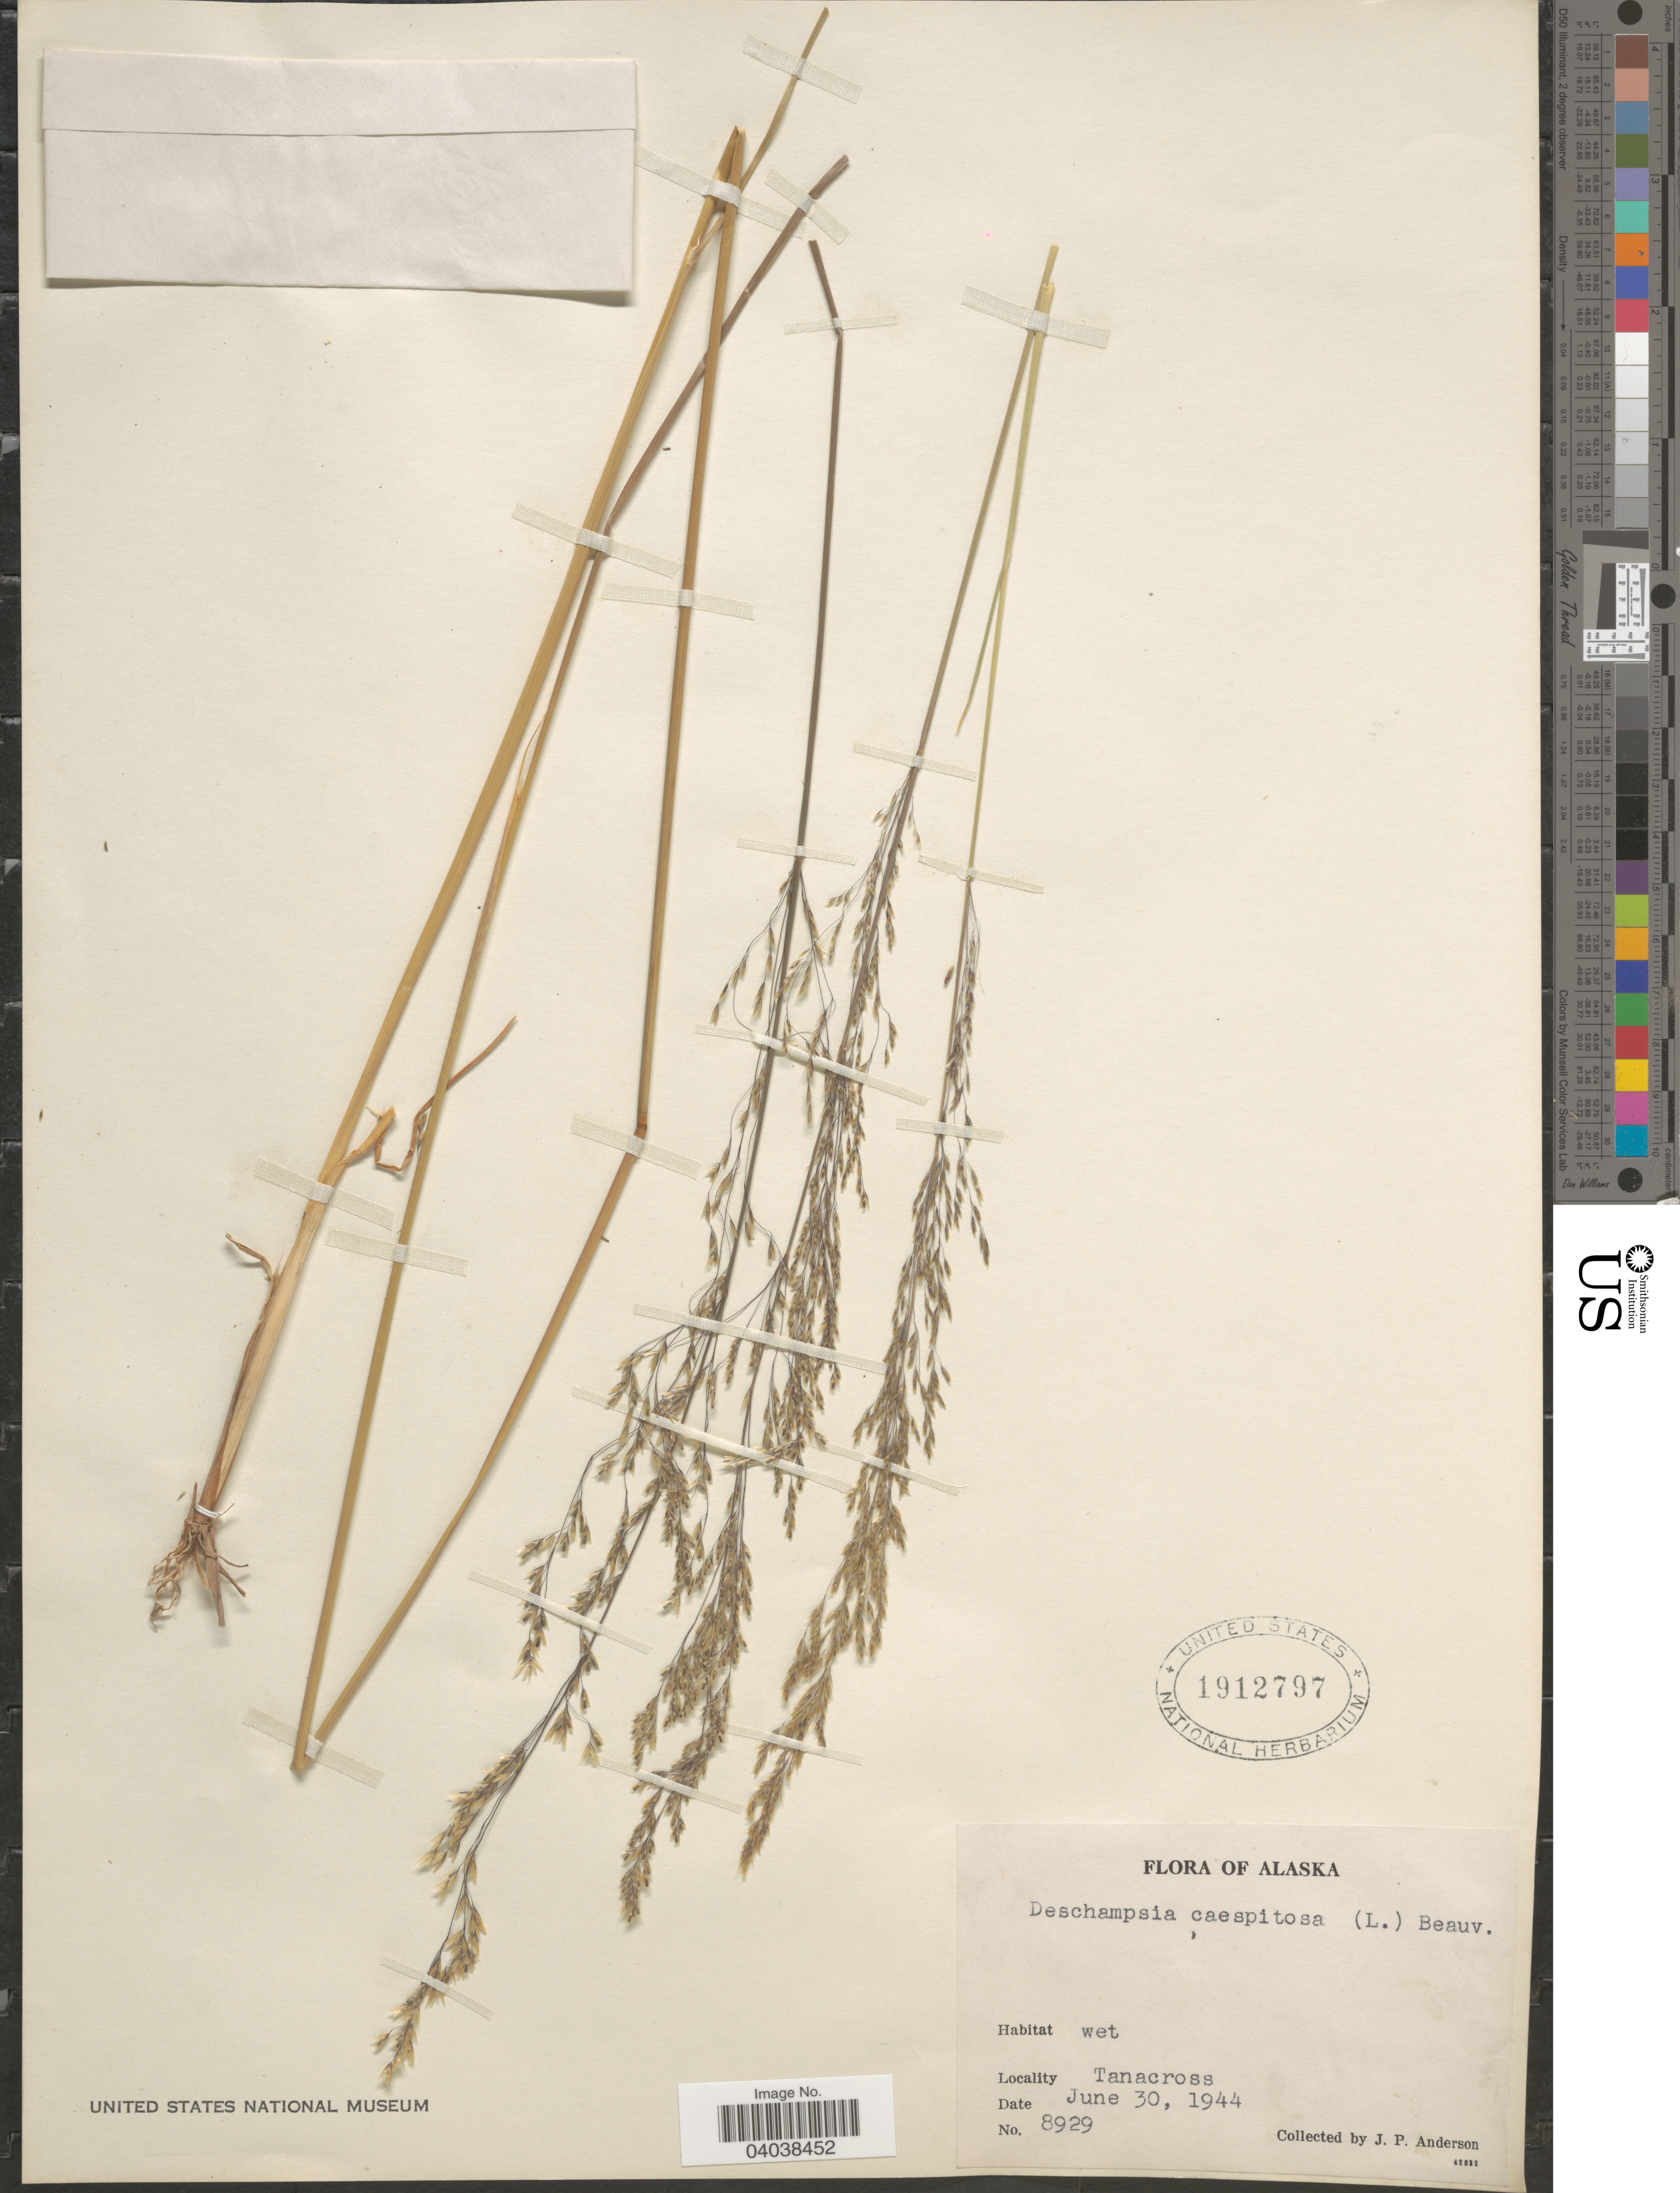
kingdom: Plantae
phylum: Tracheophyta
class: Liliopsida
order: Poales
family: Poaceae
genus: Deschampsia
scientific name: Deschampsia cespitosa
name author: (L.) P. Beauv.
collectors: J. P. Anderson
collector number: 8929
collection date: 1944-06-30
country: United States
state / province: Alaska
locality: Tanacross.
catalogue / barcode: US 1912797